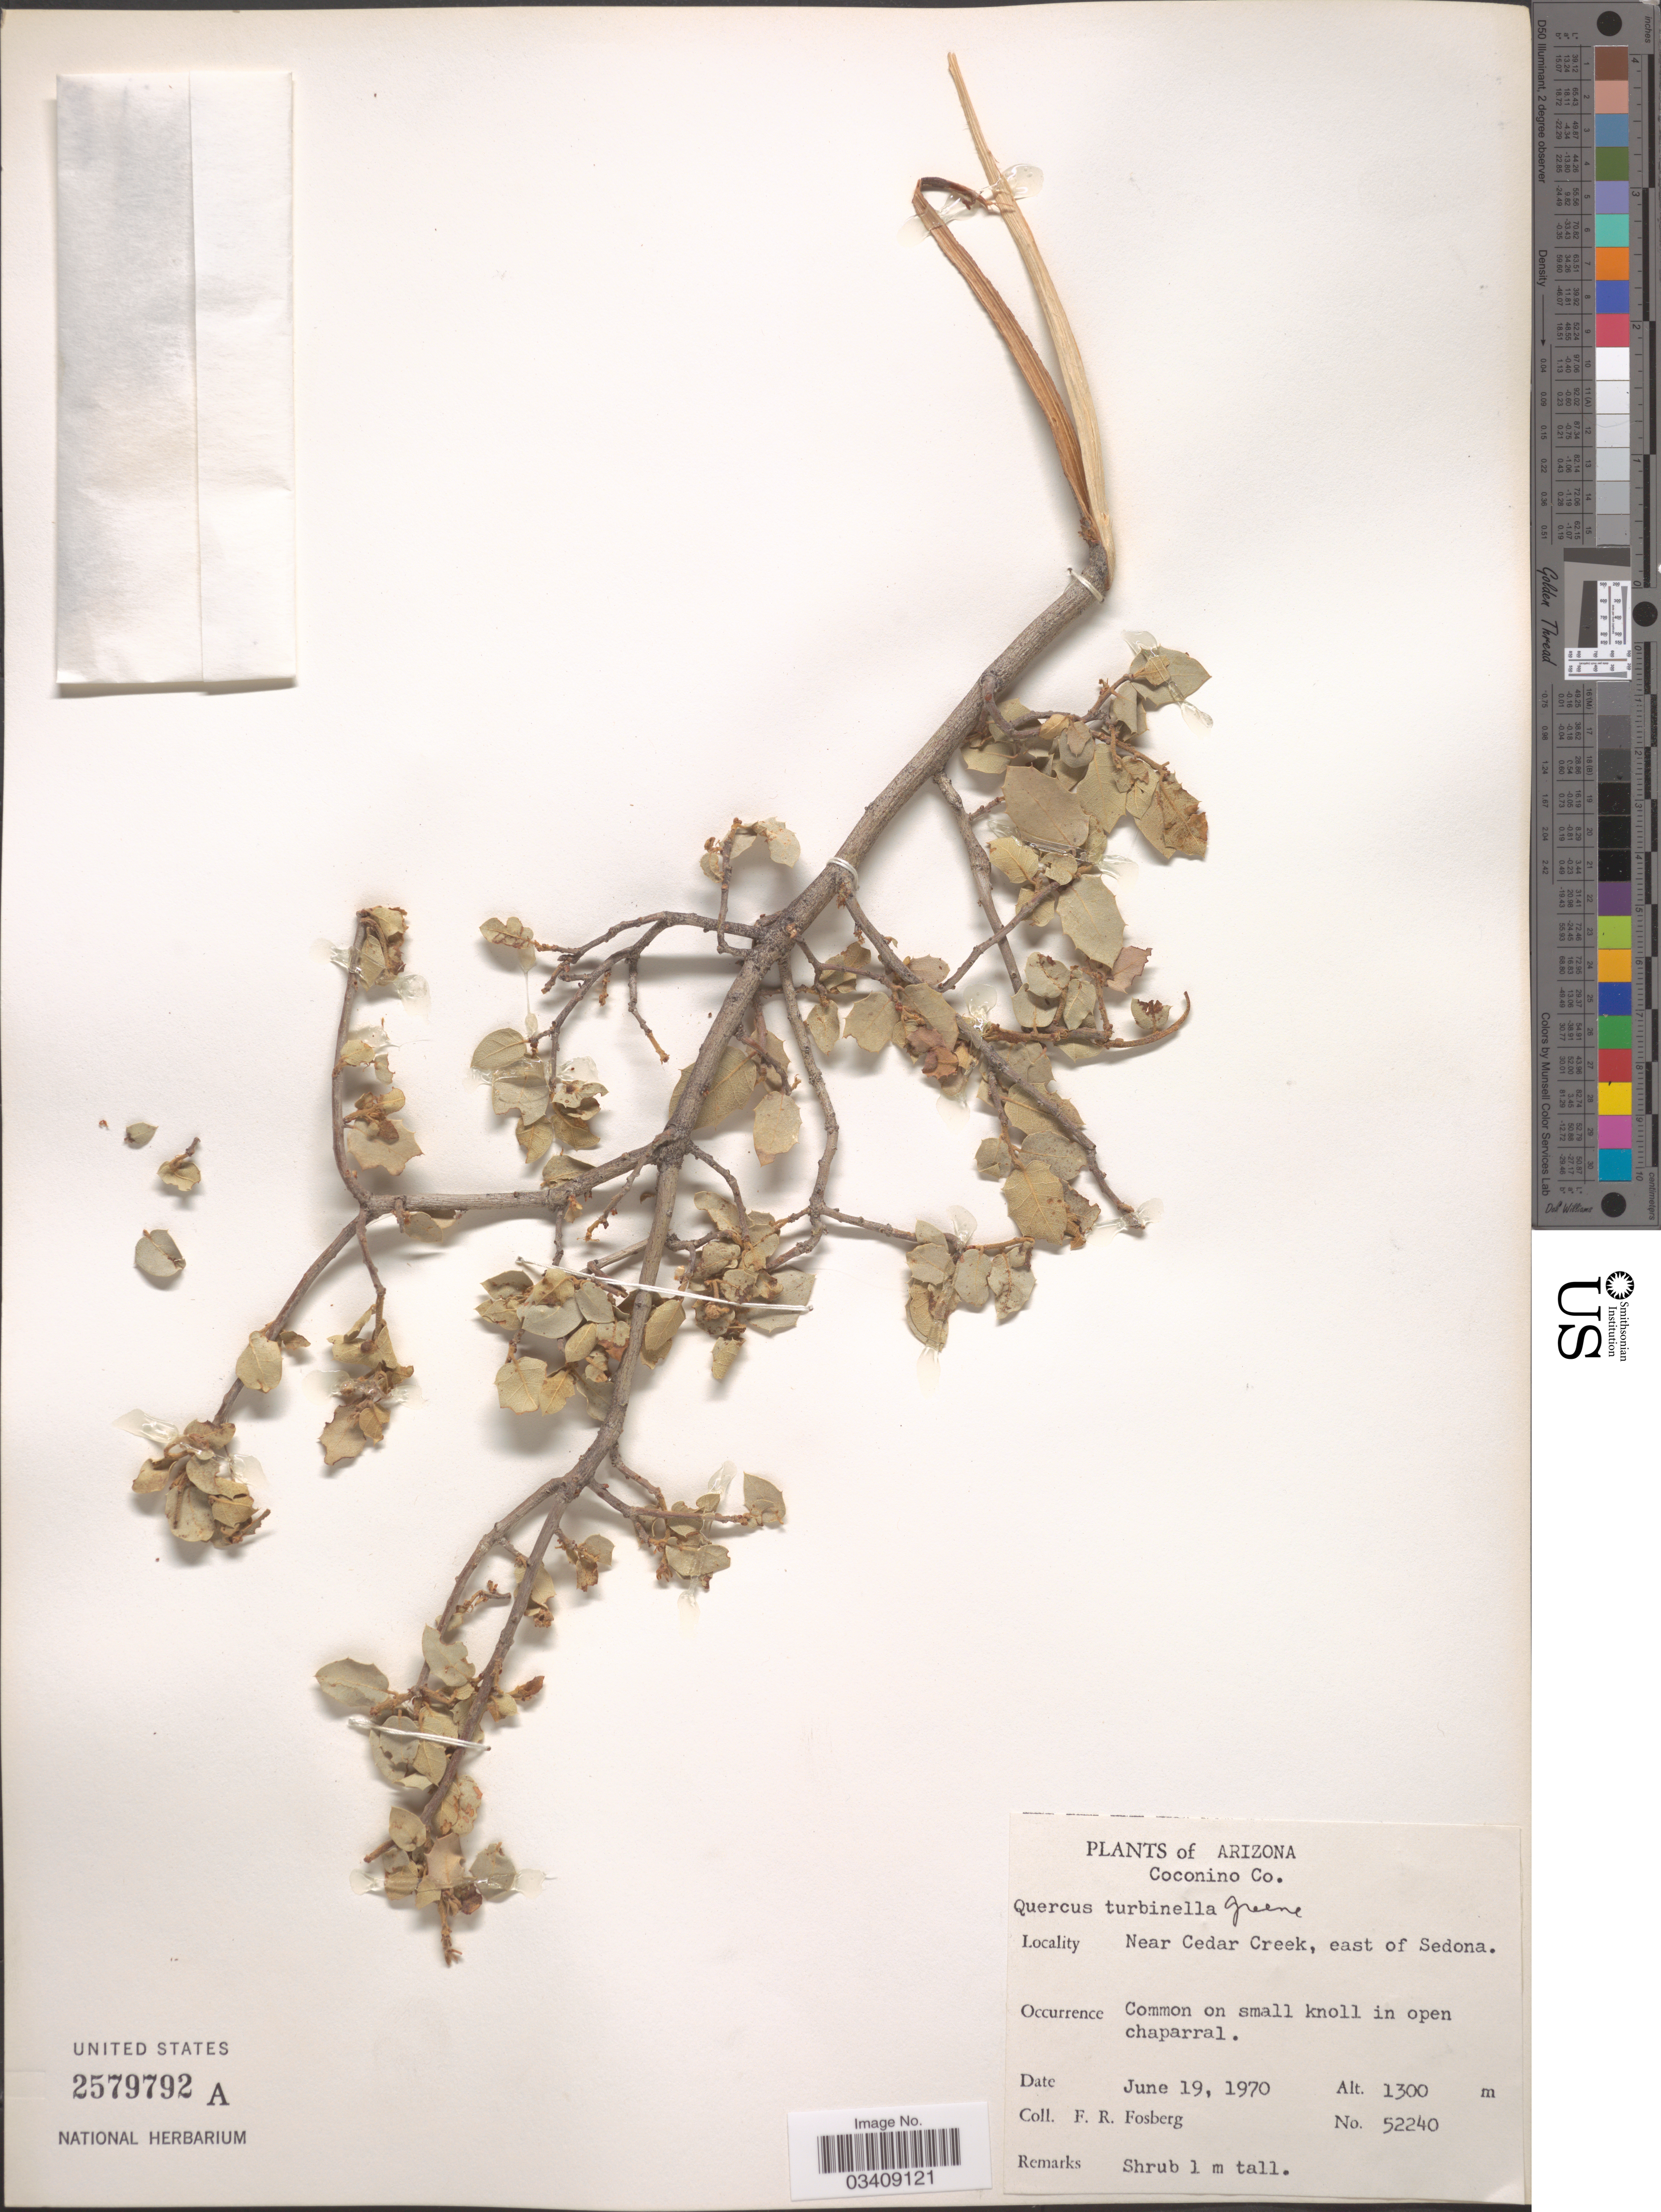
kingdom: Plantae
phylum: Tracheophyta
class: Magnoliopsida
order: Fagales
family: Fagaceae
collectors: F. R. Fosberg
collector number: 52240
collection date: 1970-06-19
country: United States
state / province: Arizona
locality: Coconino Co. Near Cedar Creek, east of Sedona.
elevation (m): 1300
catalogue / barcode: US 2579792A